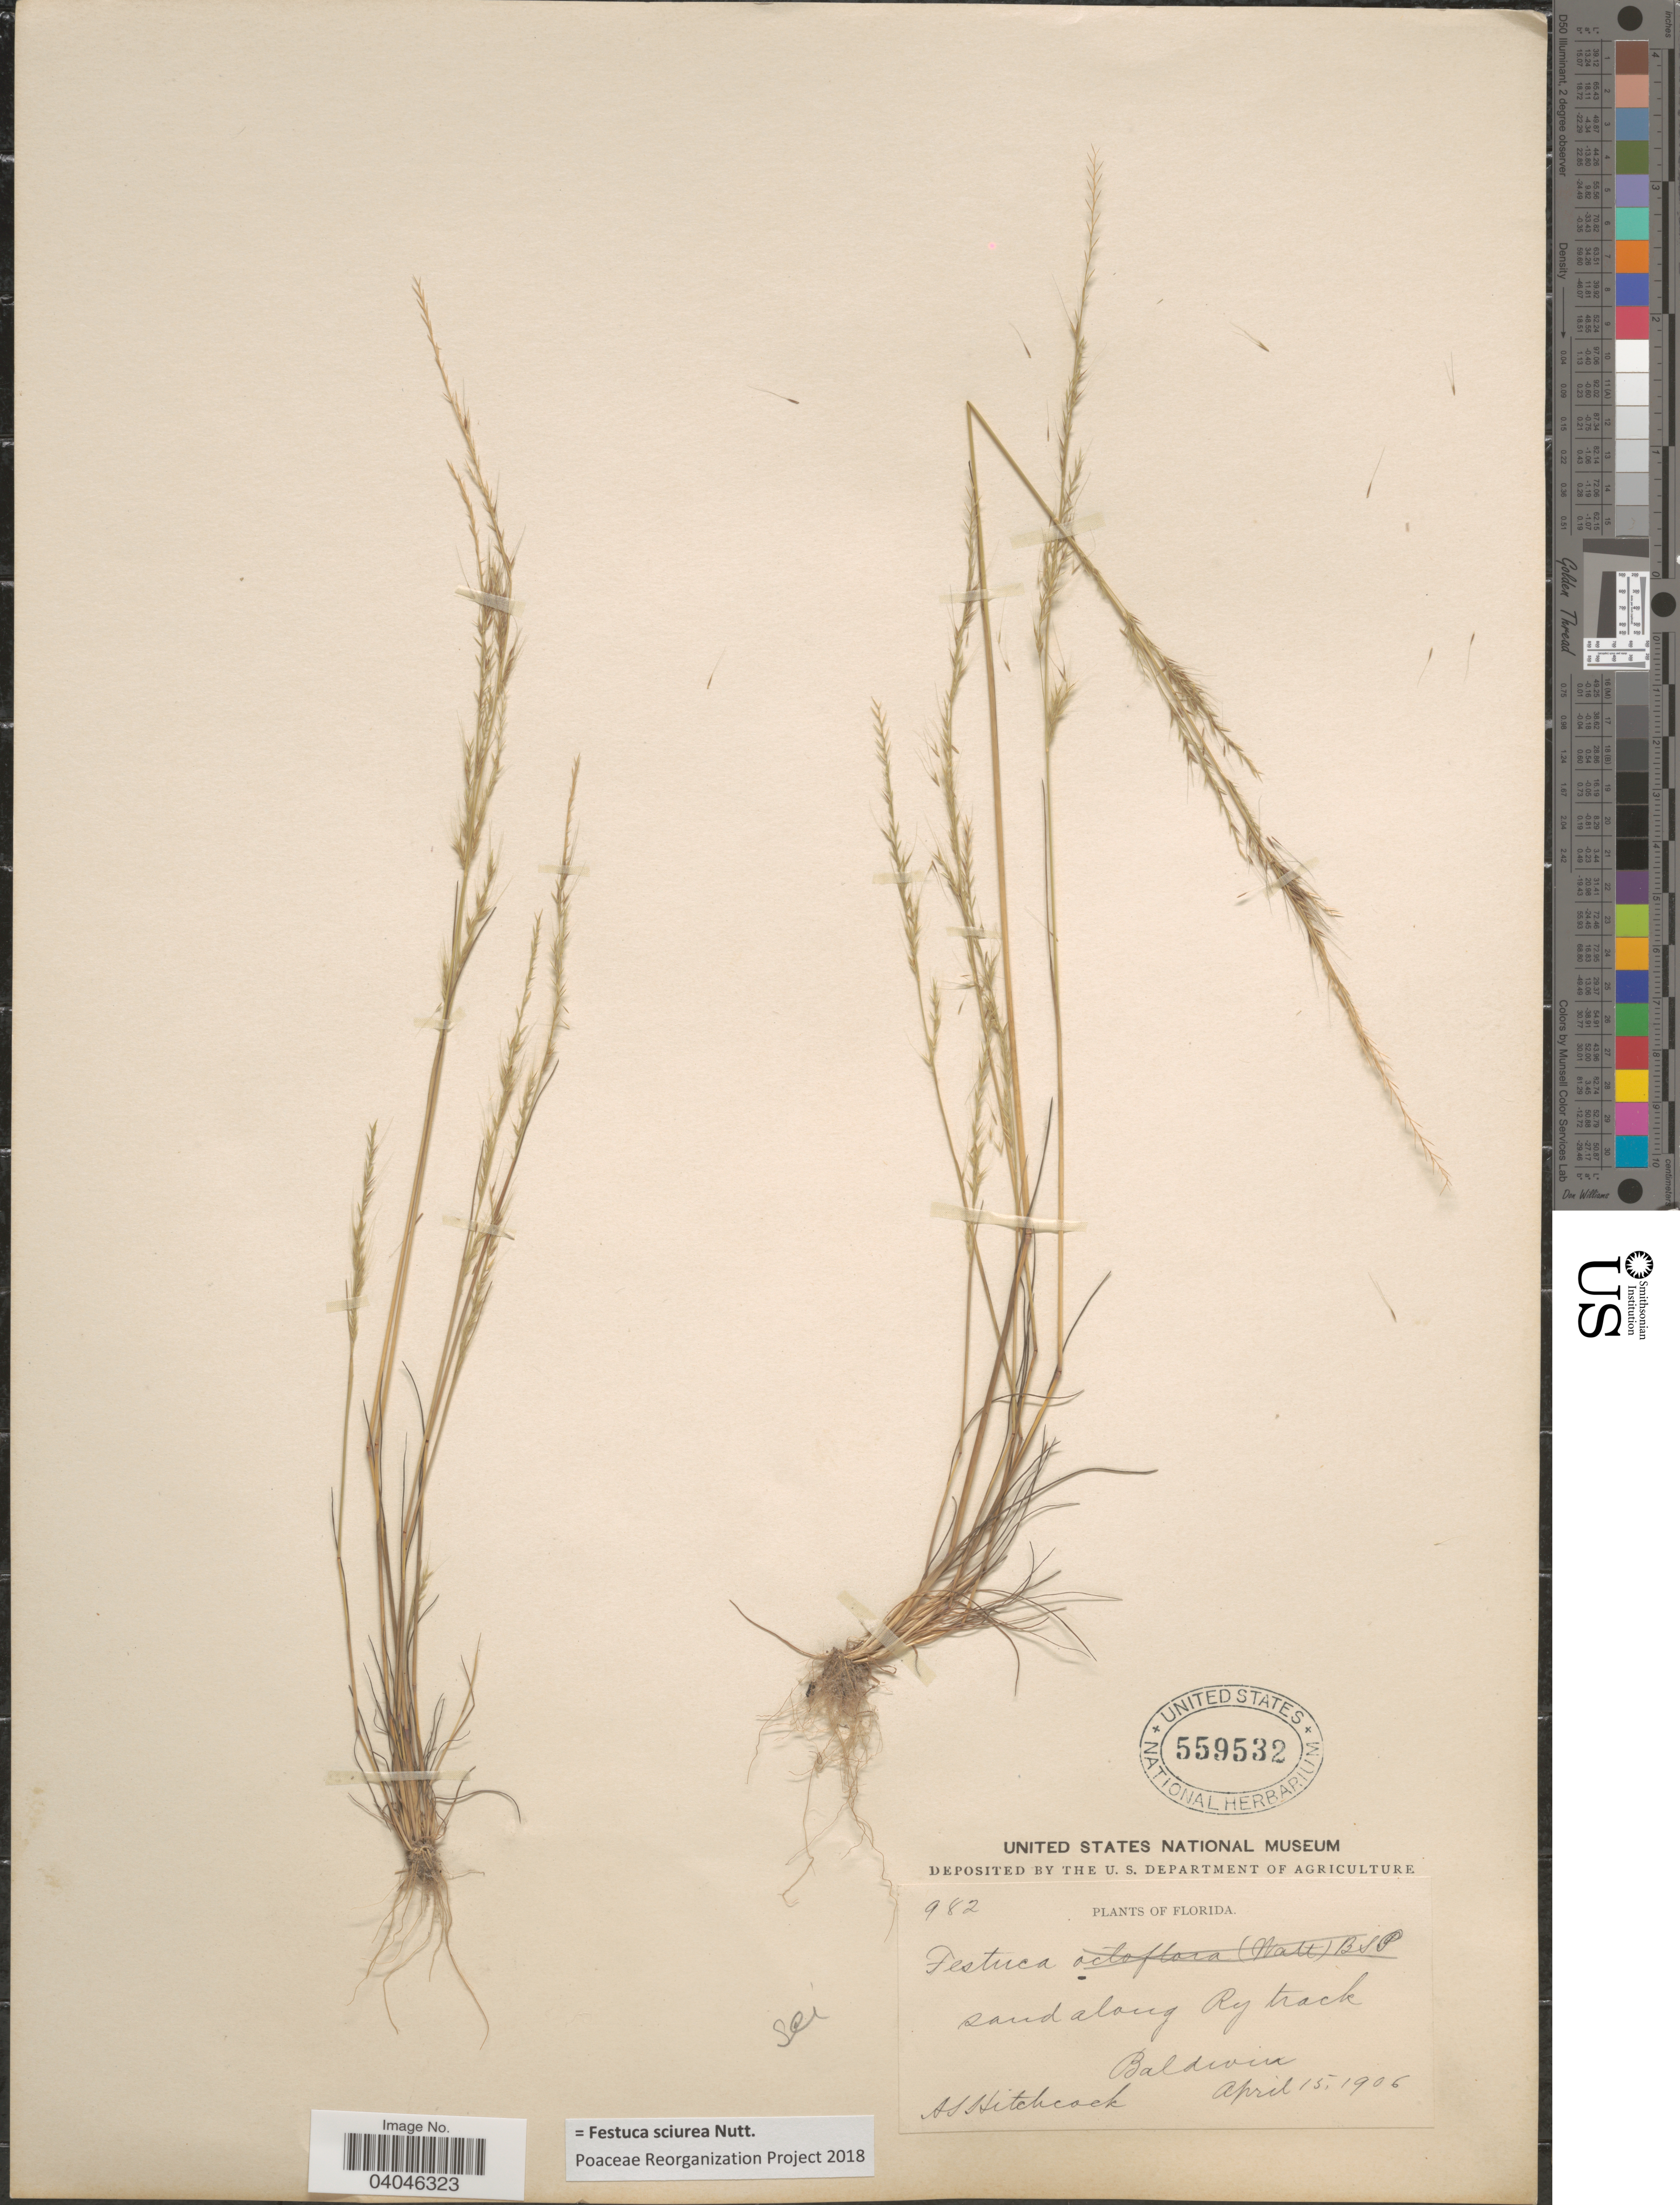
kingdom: Plantae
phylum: Tracheophyta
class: Liliopsida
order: Poales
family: Poaceae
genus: Festuca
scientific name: Festuca sciurea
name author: Nutt.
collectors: A. S. Hitchcock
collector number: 982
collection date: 1906-04-15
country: United States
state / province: Florida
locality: Along Ry track. Baldwin.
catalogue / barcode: US 559532